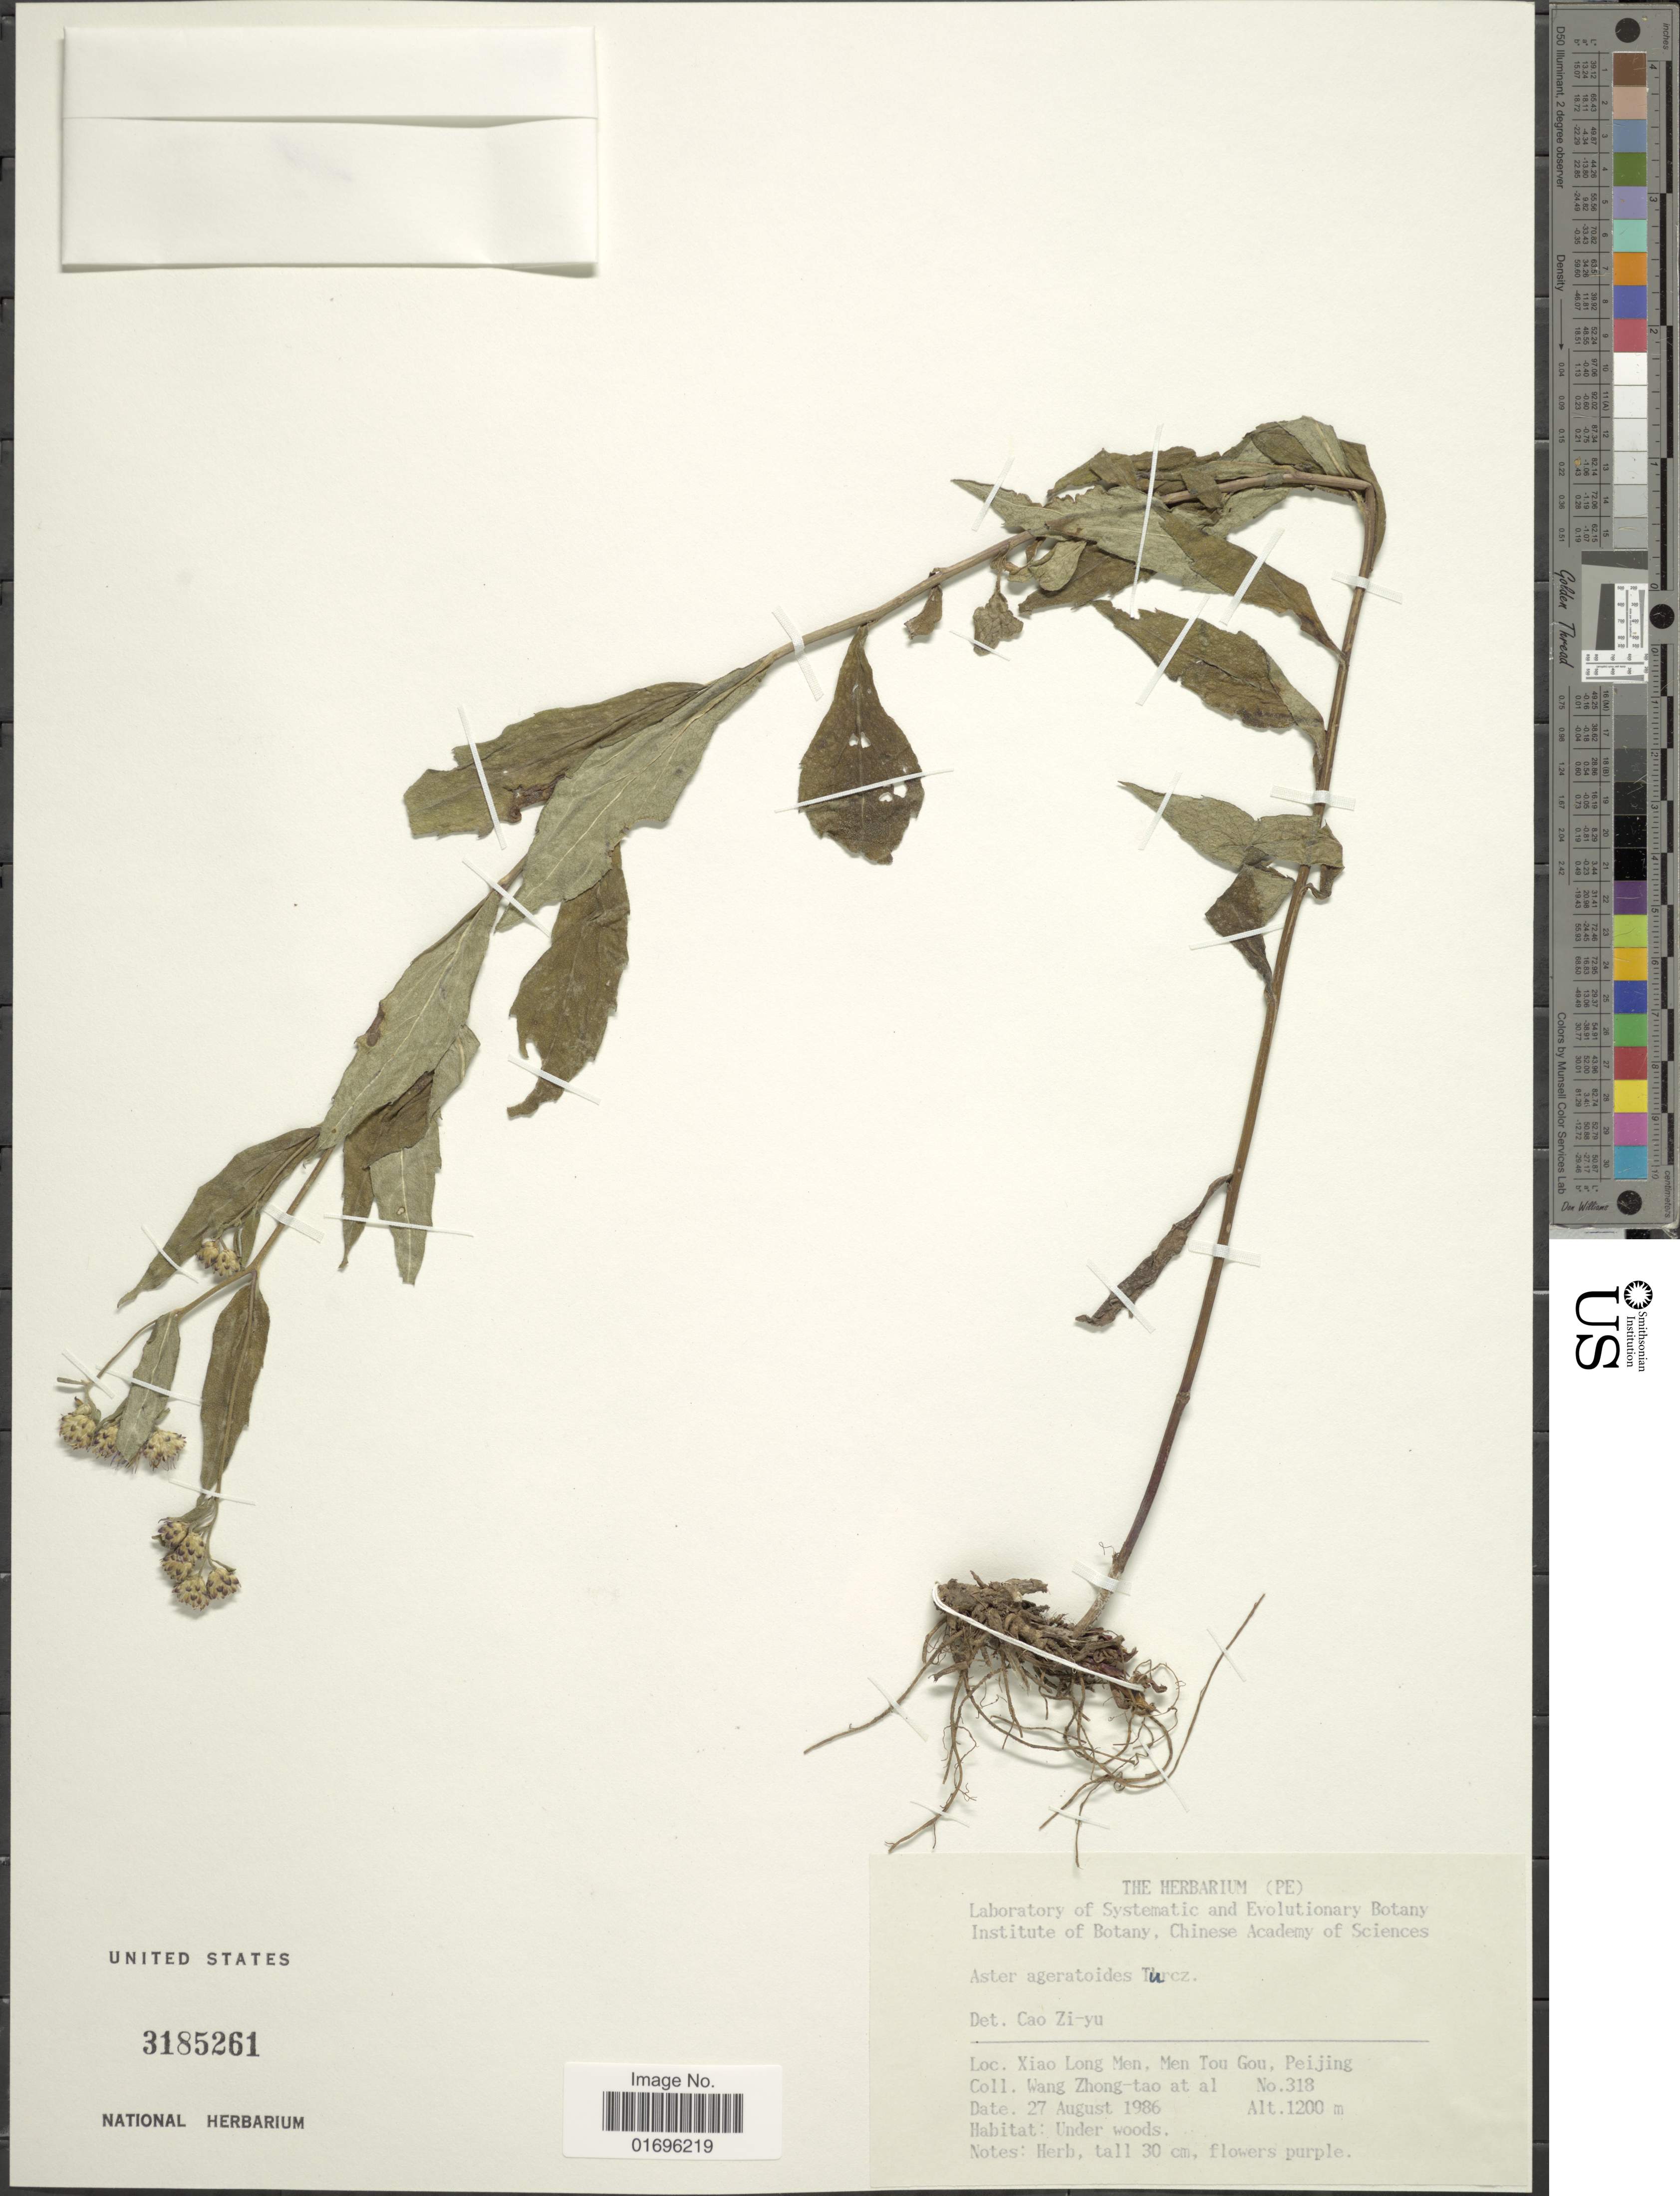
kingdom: Plantae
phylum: Tracheophyta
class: Magnoliopsida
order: Asterales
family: Asteraceae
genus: Aster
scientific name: Aster ageratoides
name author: Turcz.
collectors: et al.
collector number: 318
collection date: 1986-08-27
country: China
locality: Xiao Long Men, Men Tou Gou, Peijing.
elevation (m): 1200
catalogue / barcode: US 3185261